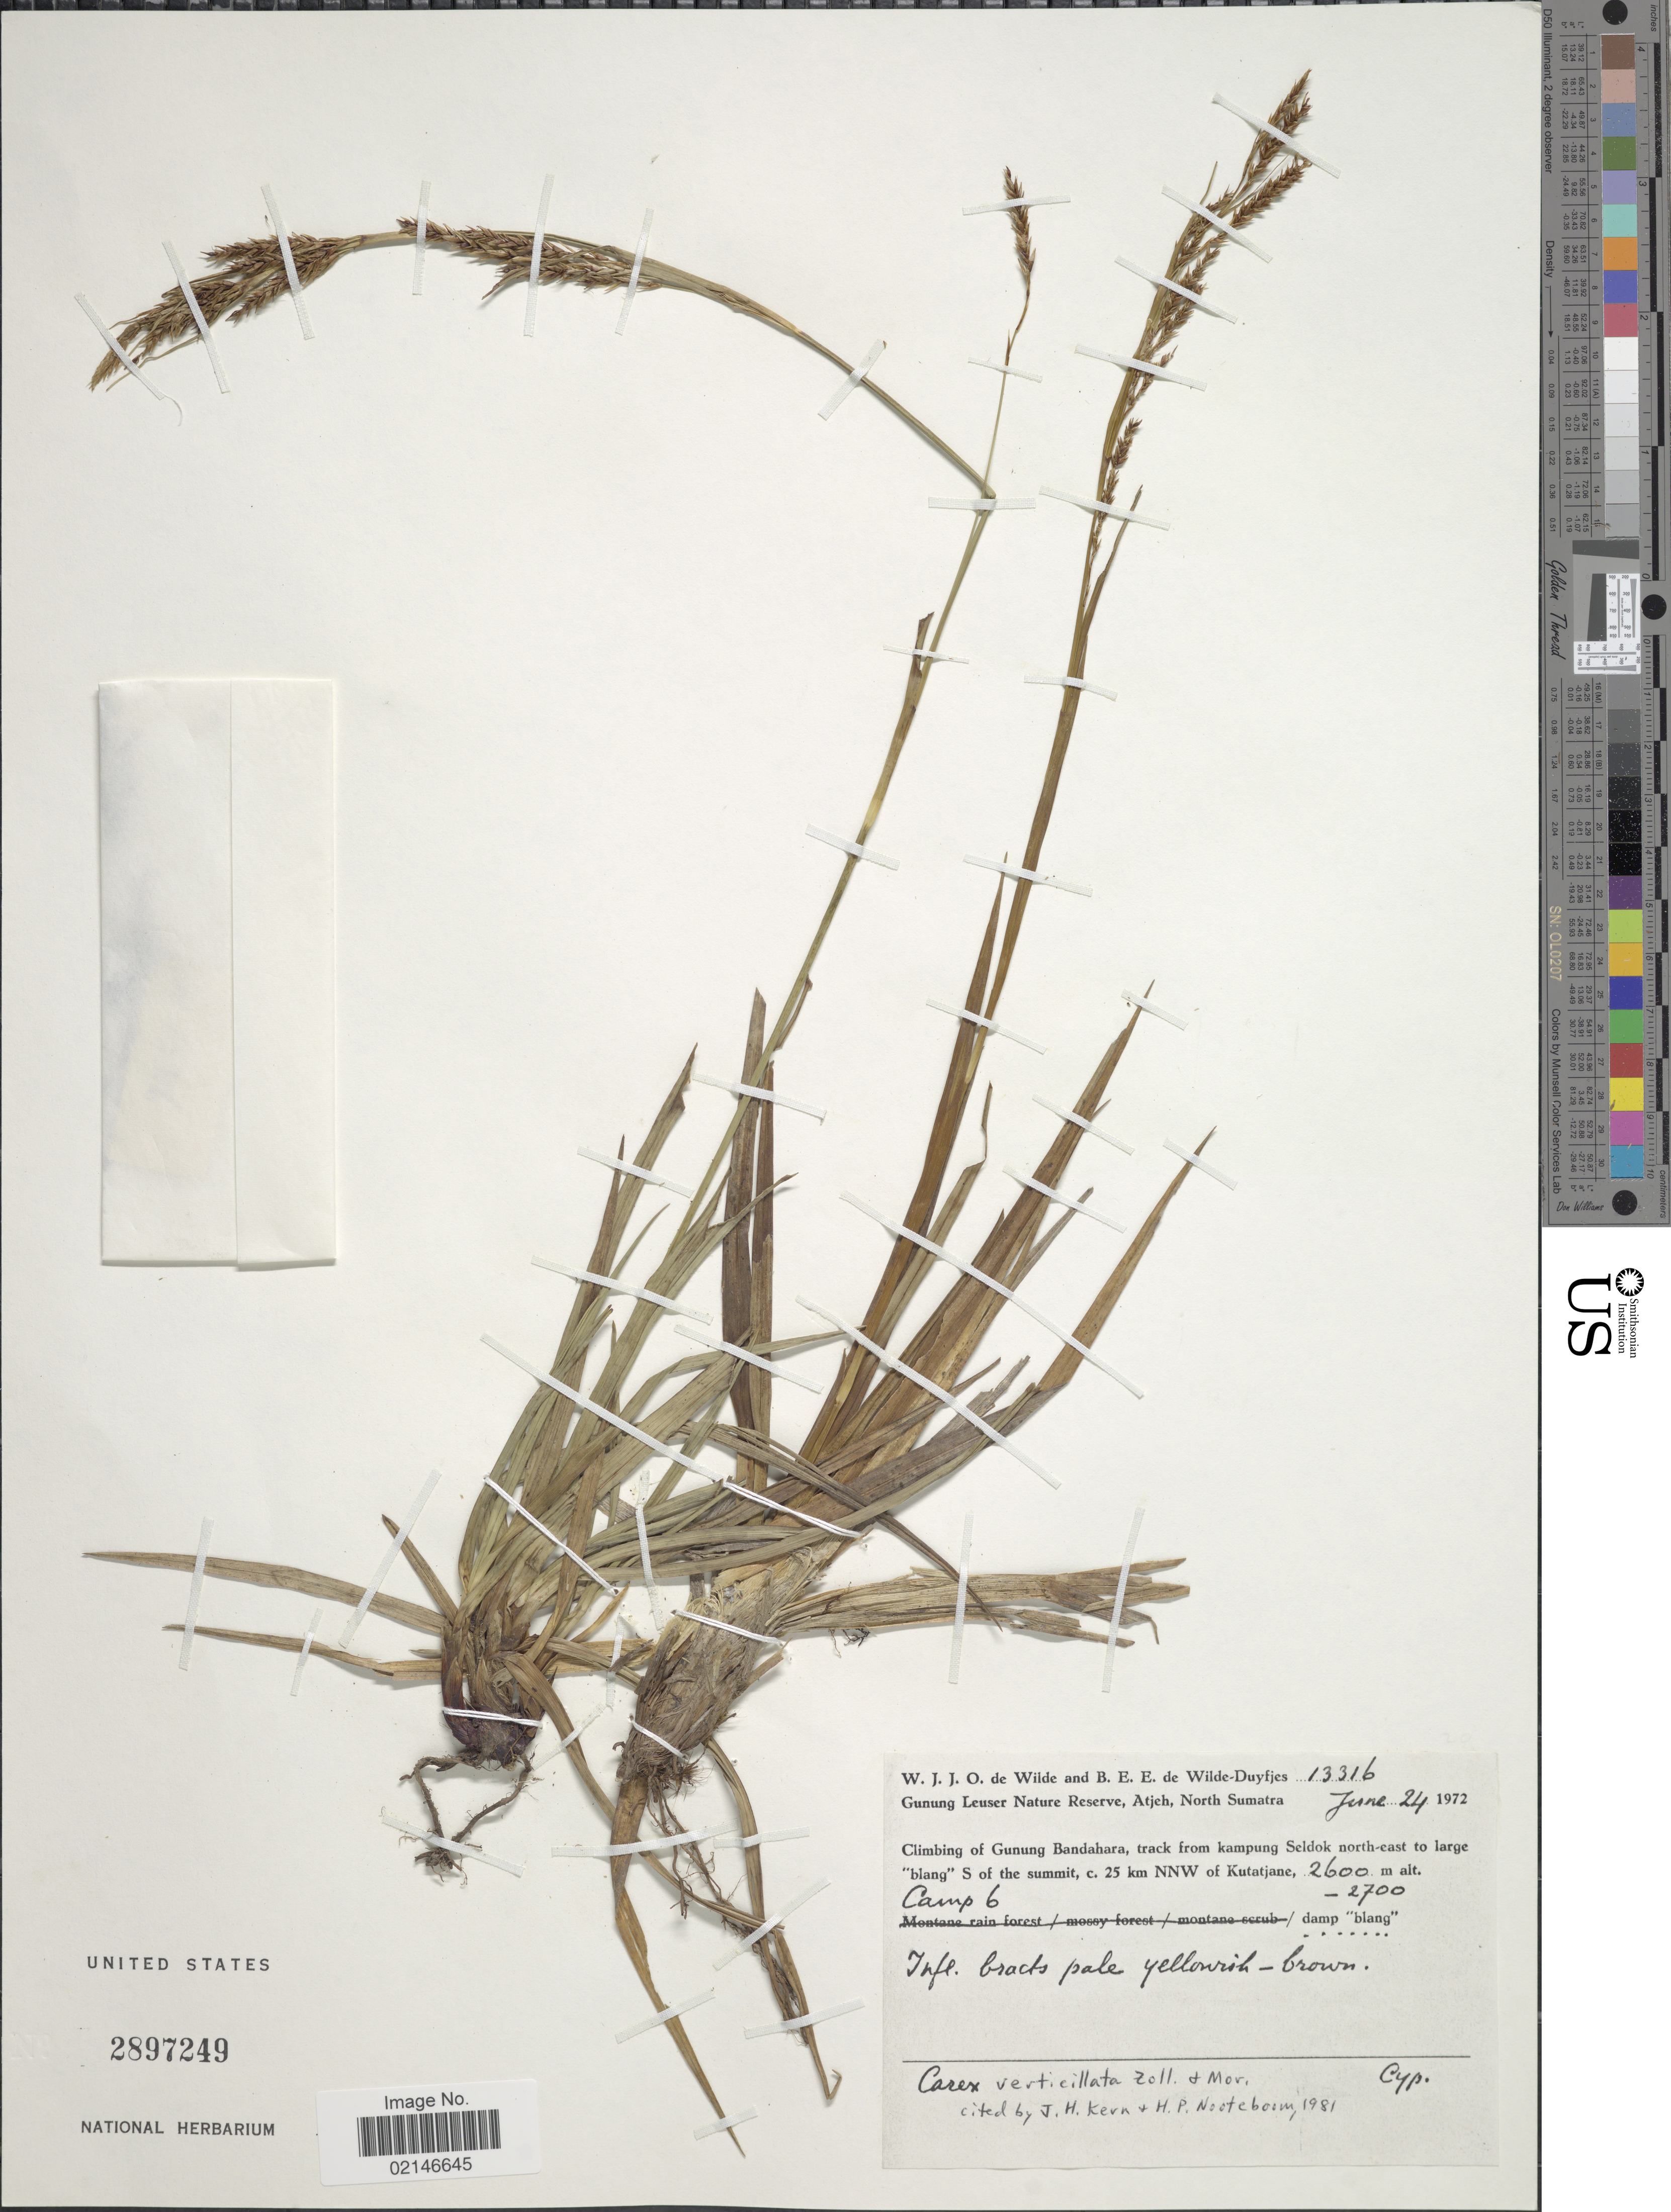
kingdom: Plantae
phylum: Tracheophyta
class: Liliopsida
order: Poales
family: Cyperaceae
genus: Carex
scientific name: Carex verticillata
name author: Zoll. & Moritzi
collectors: W. J. de Wilde & B. E. de Wilde-Duyfjes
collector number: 13316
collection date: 1972-06-24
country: Indonesia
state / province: Sumatra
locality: Gunung Leuser Nature Reserve, Atjeh, North Sumatra, Climbing of Gunung Bandahara, track from kampung Seldo north-east to large "blang" S of the summit, ca. 25 km NNW of Kutatjane, Camp 6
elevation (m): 2600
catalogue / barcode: US 2897249